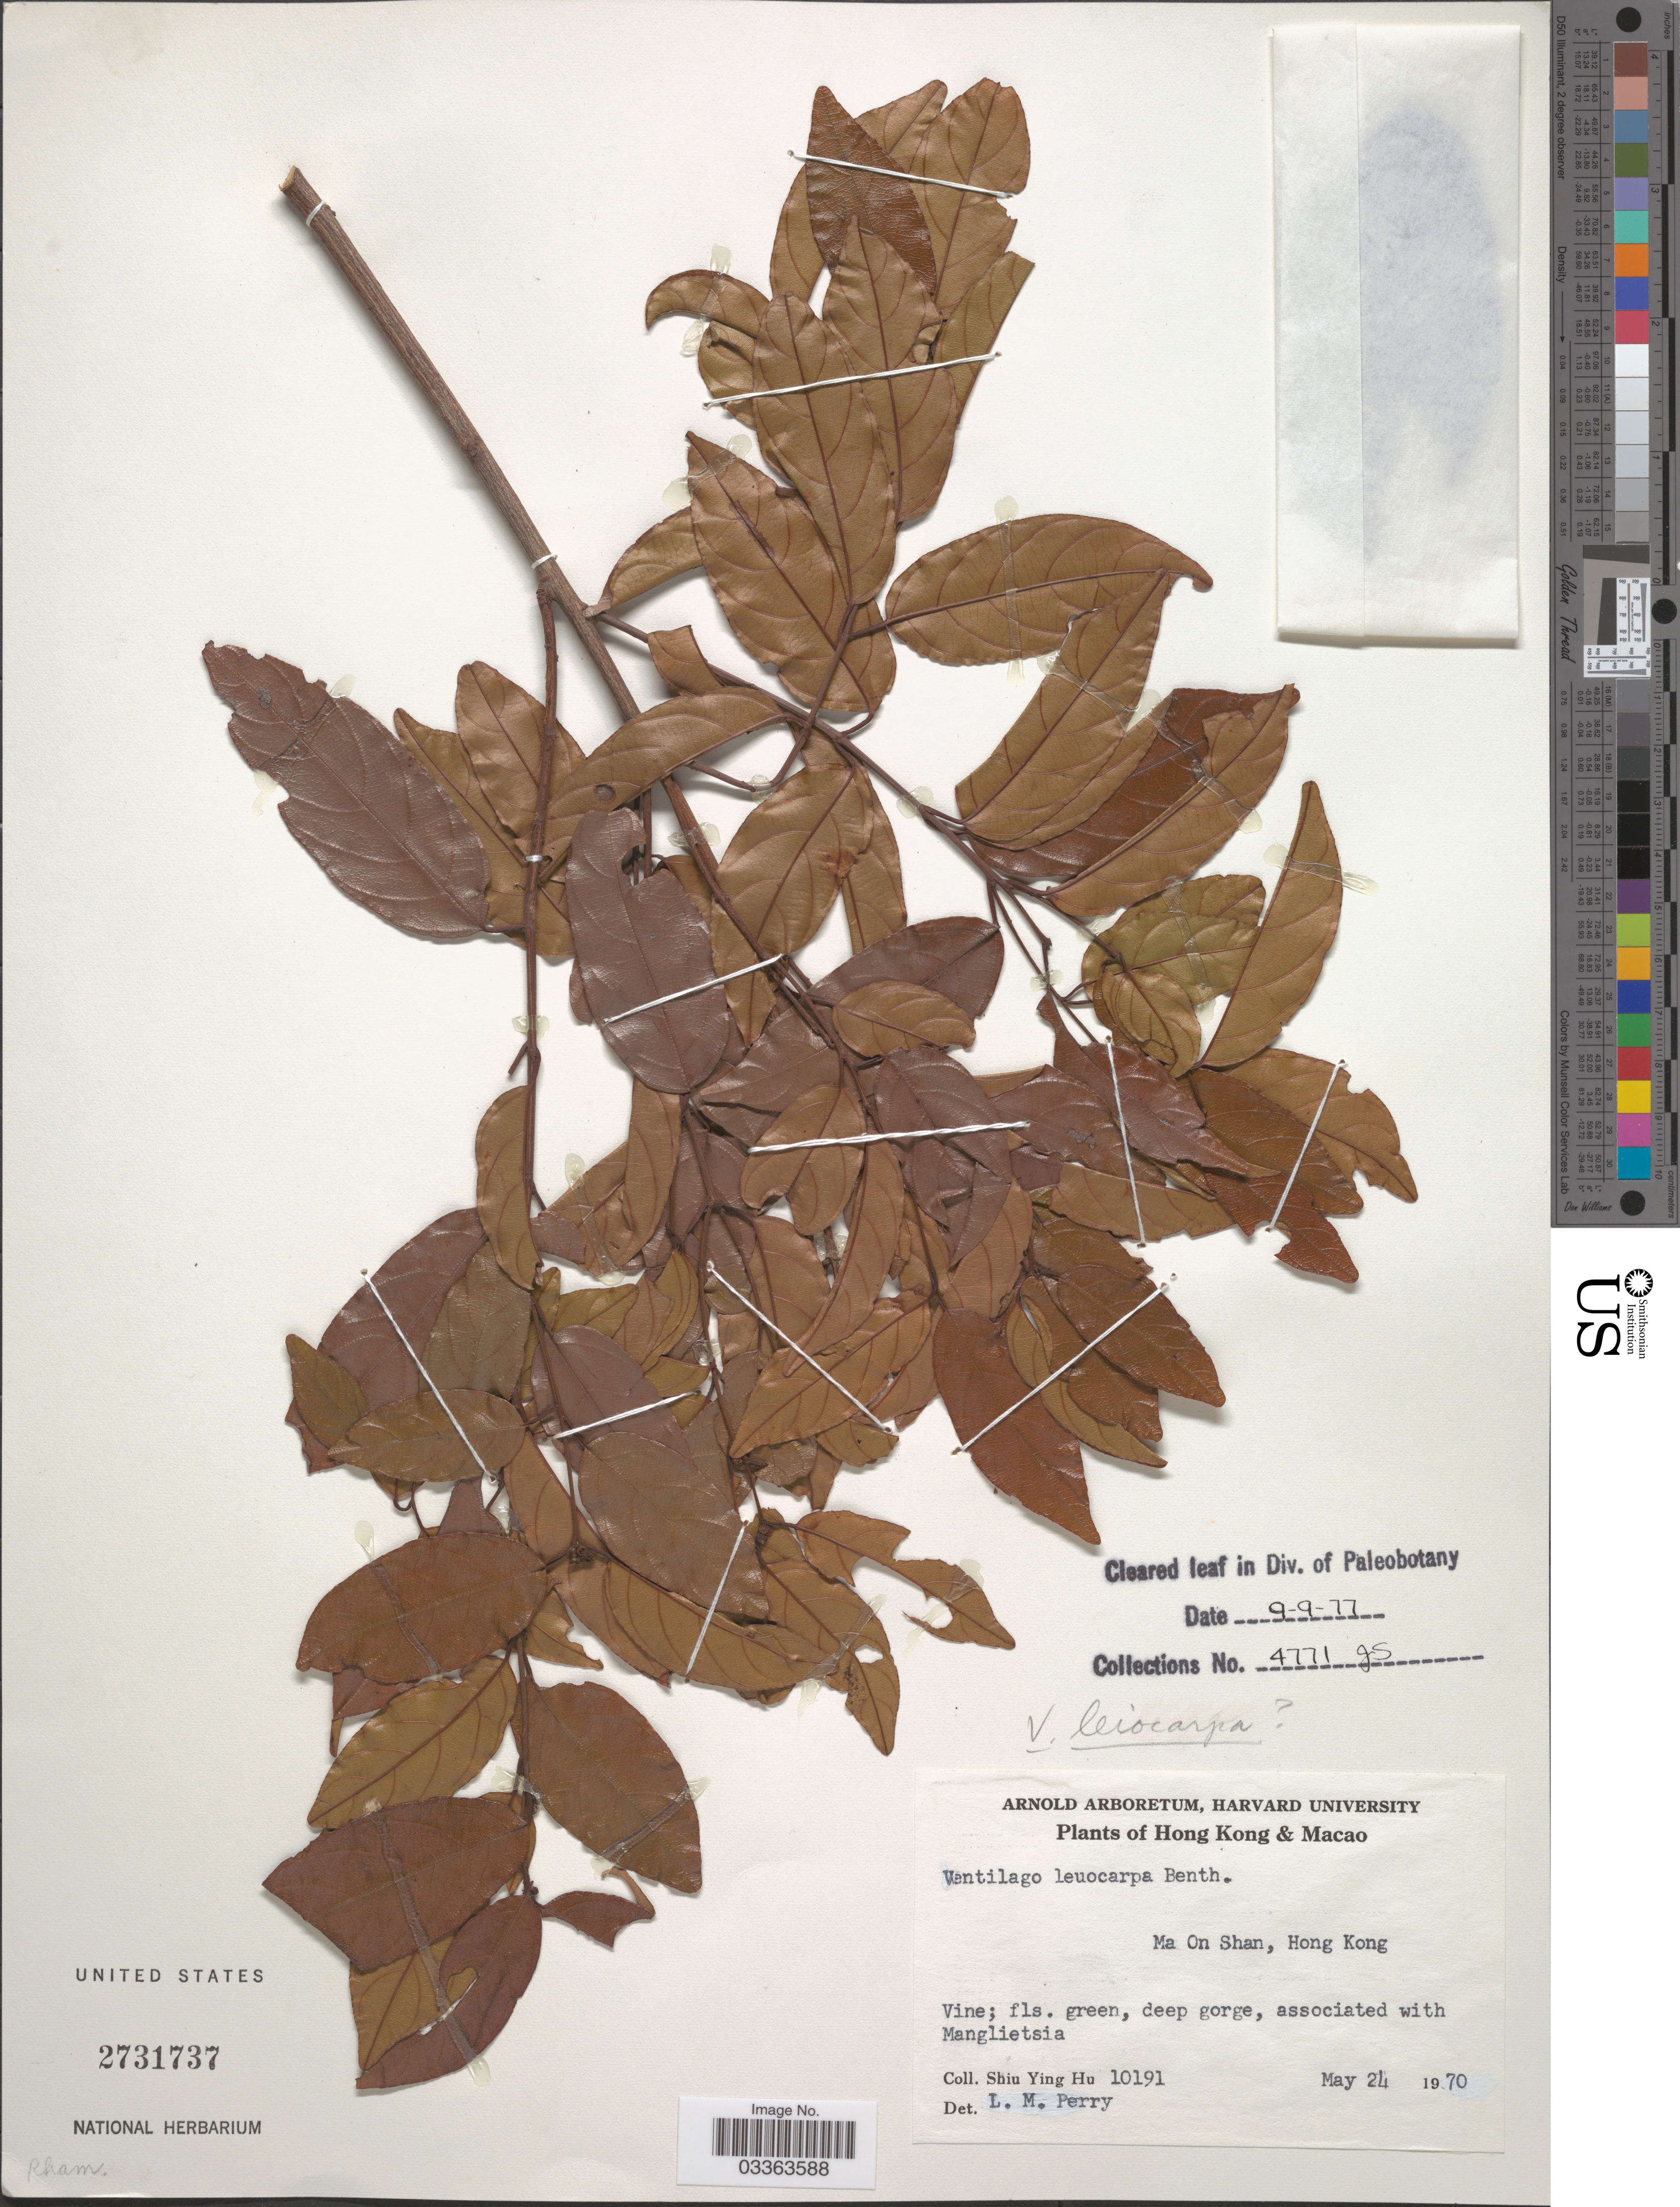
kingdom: Plantae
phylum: Tracheophyta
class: Magnoliopsida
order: Rosales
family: Rhamnaceae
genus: Ventilago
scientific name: Ventilago leiocarpa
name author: Benth.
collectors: S. Y. Hu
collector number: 10191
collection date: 1970-05-24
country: China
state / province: Hong Kong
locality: Ma On Shan.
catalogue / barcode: US 2731737